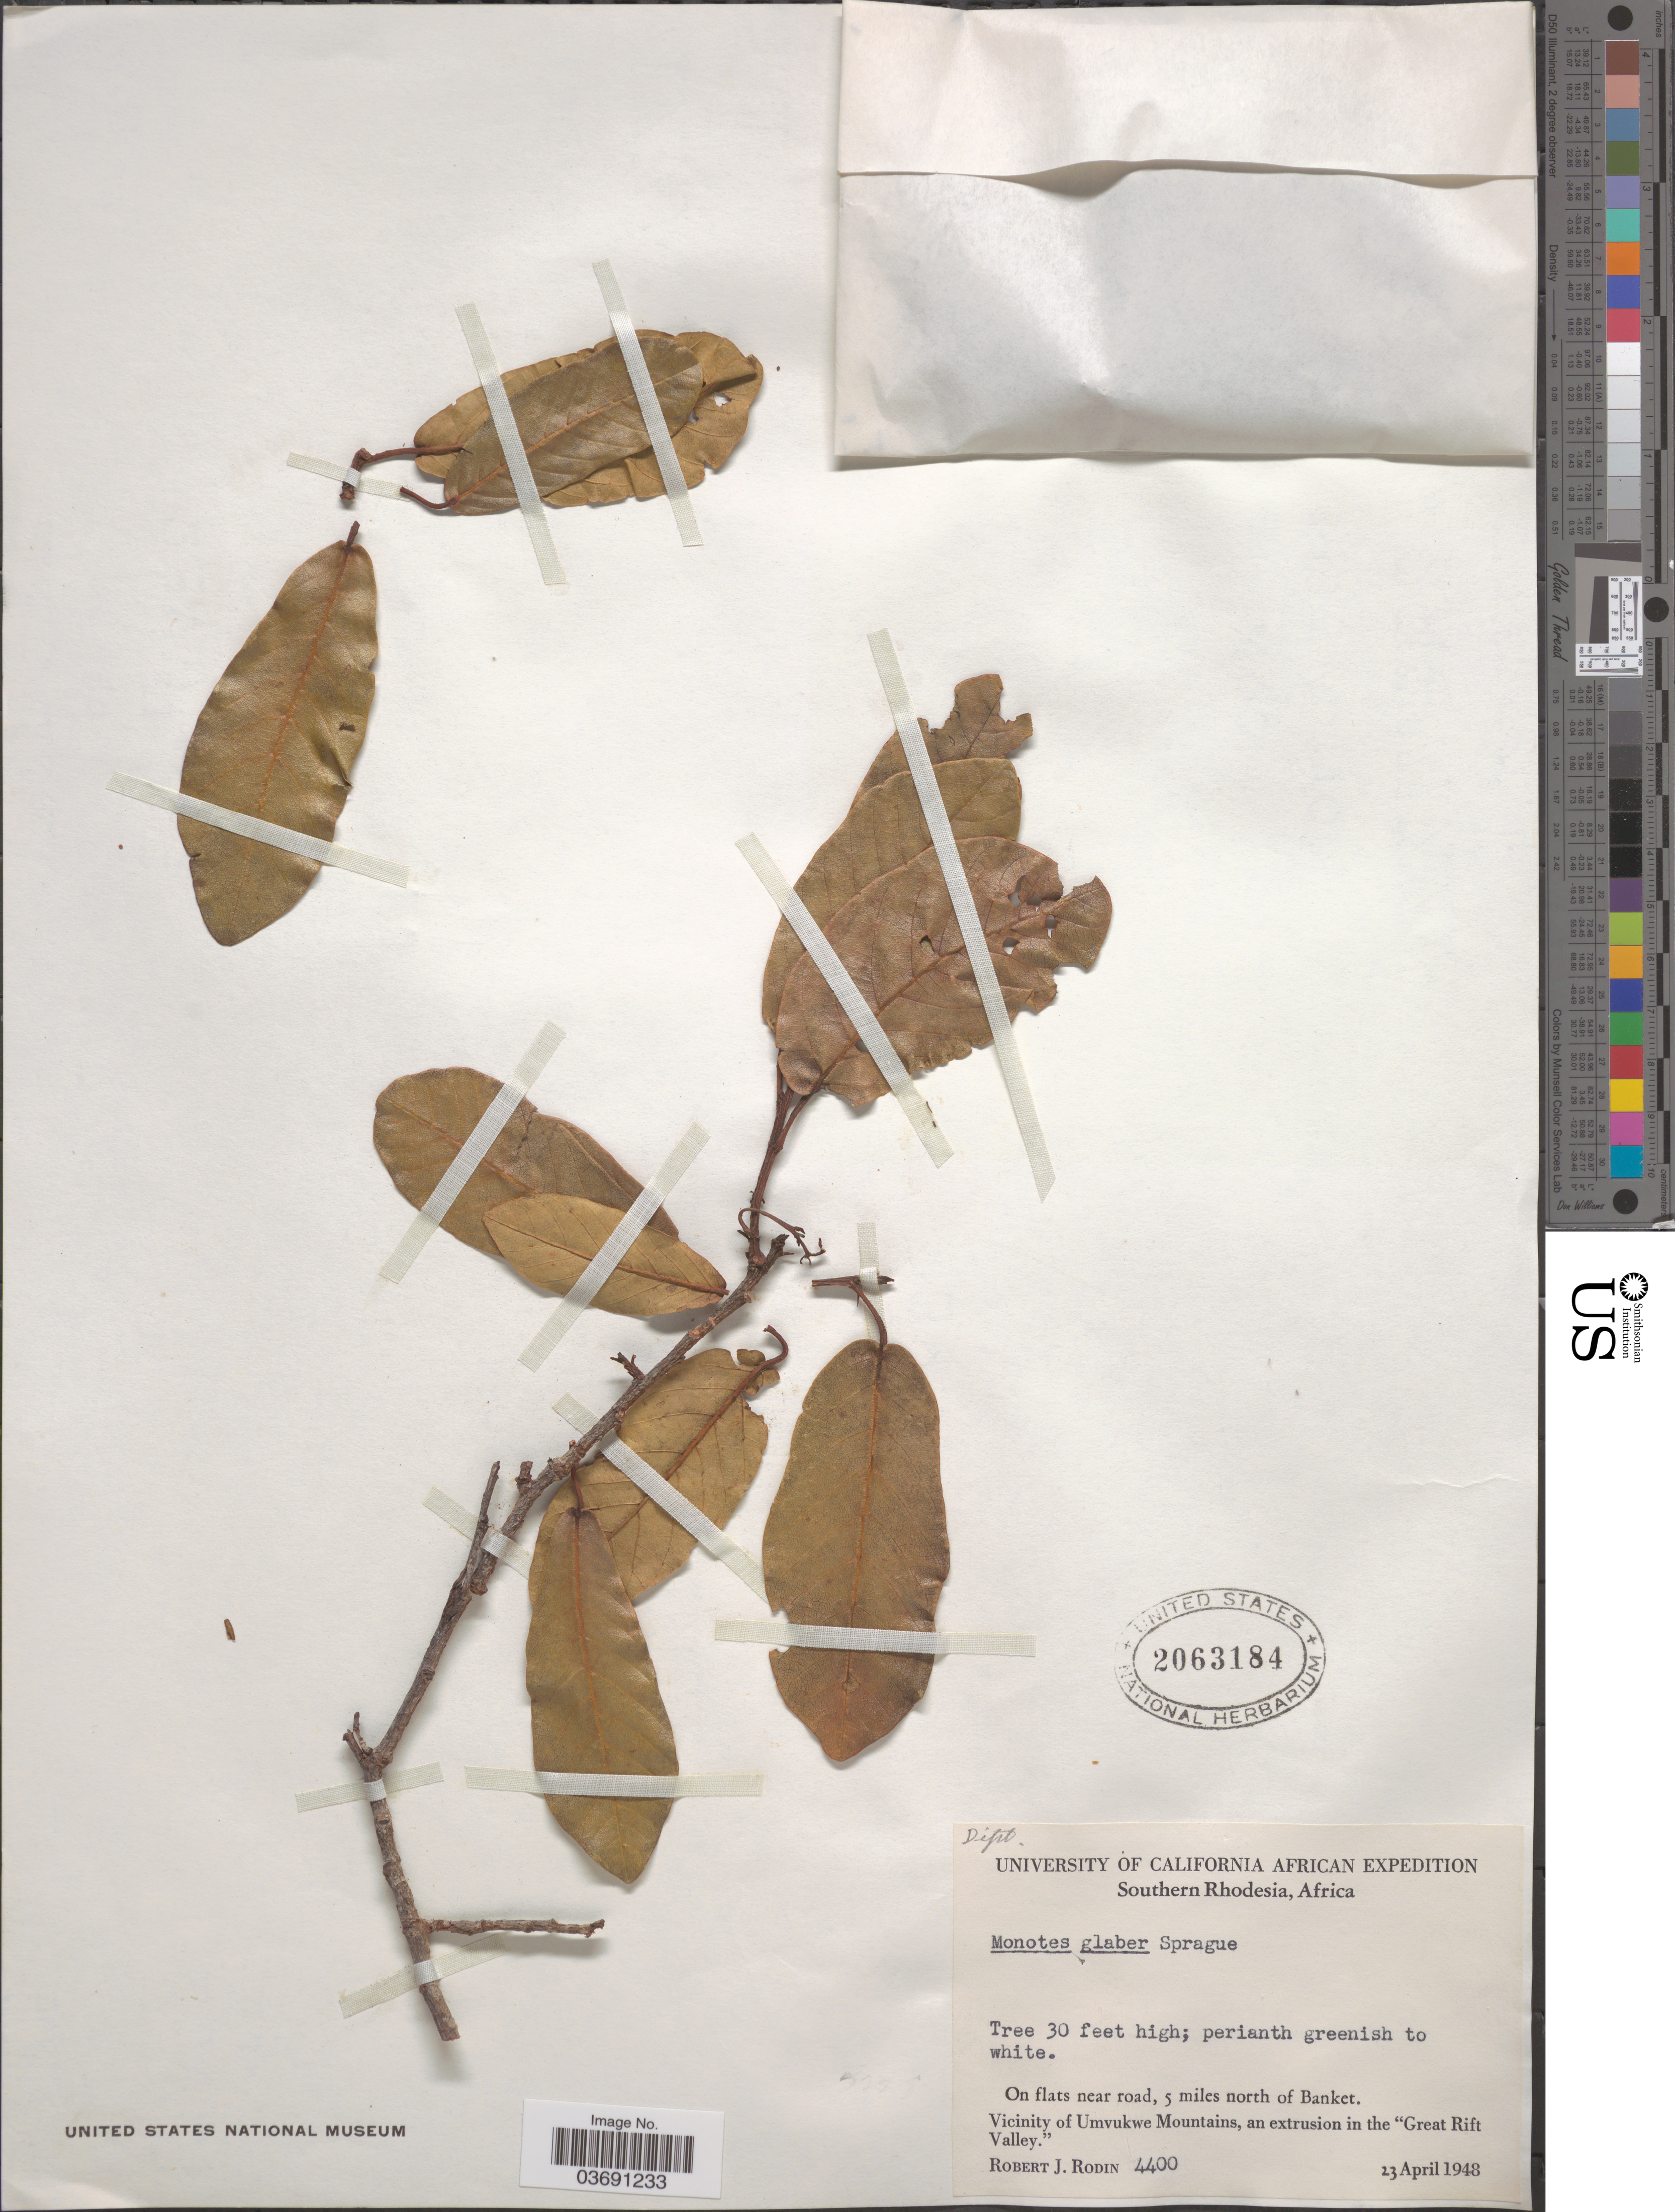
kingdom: Plantae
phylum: Tracheophyta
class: Magnoliopsida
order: Malvales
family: Dipterocarpaceae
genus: Monotes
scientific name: Monotes glaber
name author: Sprague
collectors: R. J. Rodin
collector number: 4400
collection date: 1948-04-23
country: Zimbabwe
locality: Southern Rhodesia. On flats near road, 5 miles north of Banket. Vicinity of Umvukwe Mountains, an extrusion in the 'Great Rift Valley'.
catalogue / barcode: US 2063184